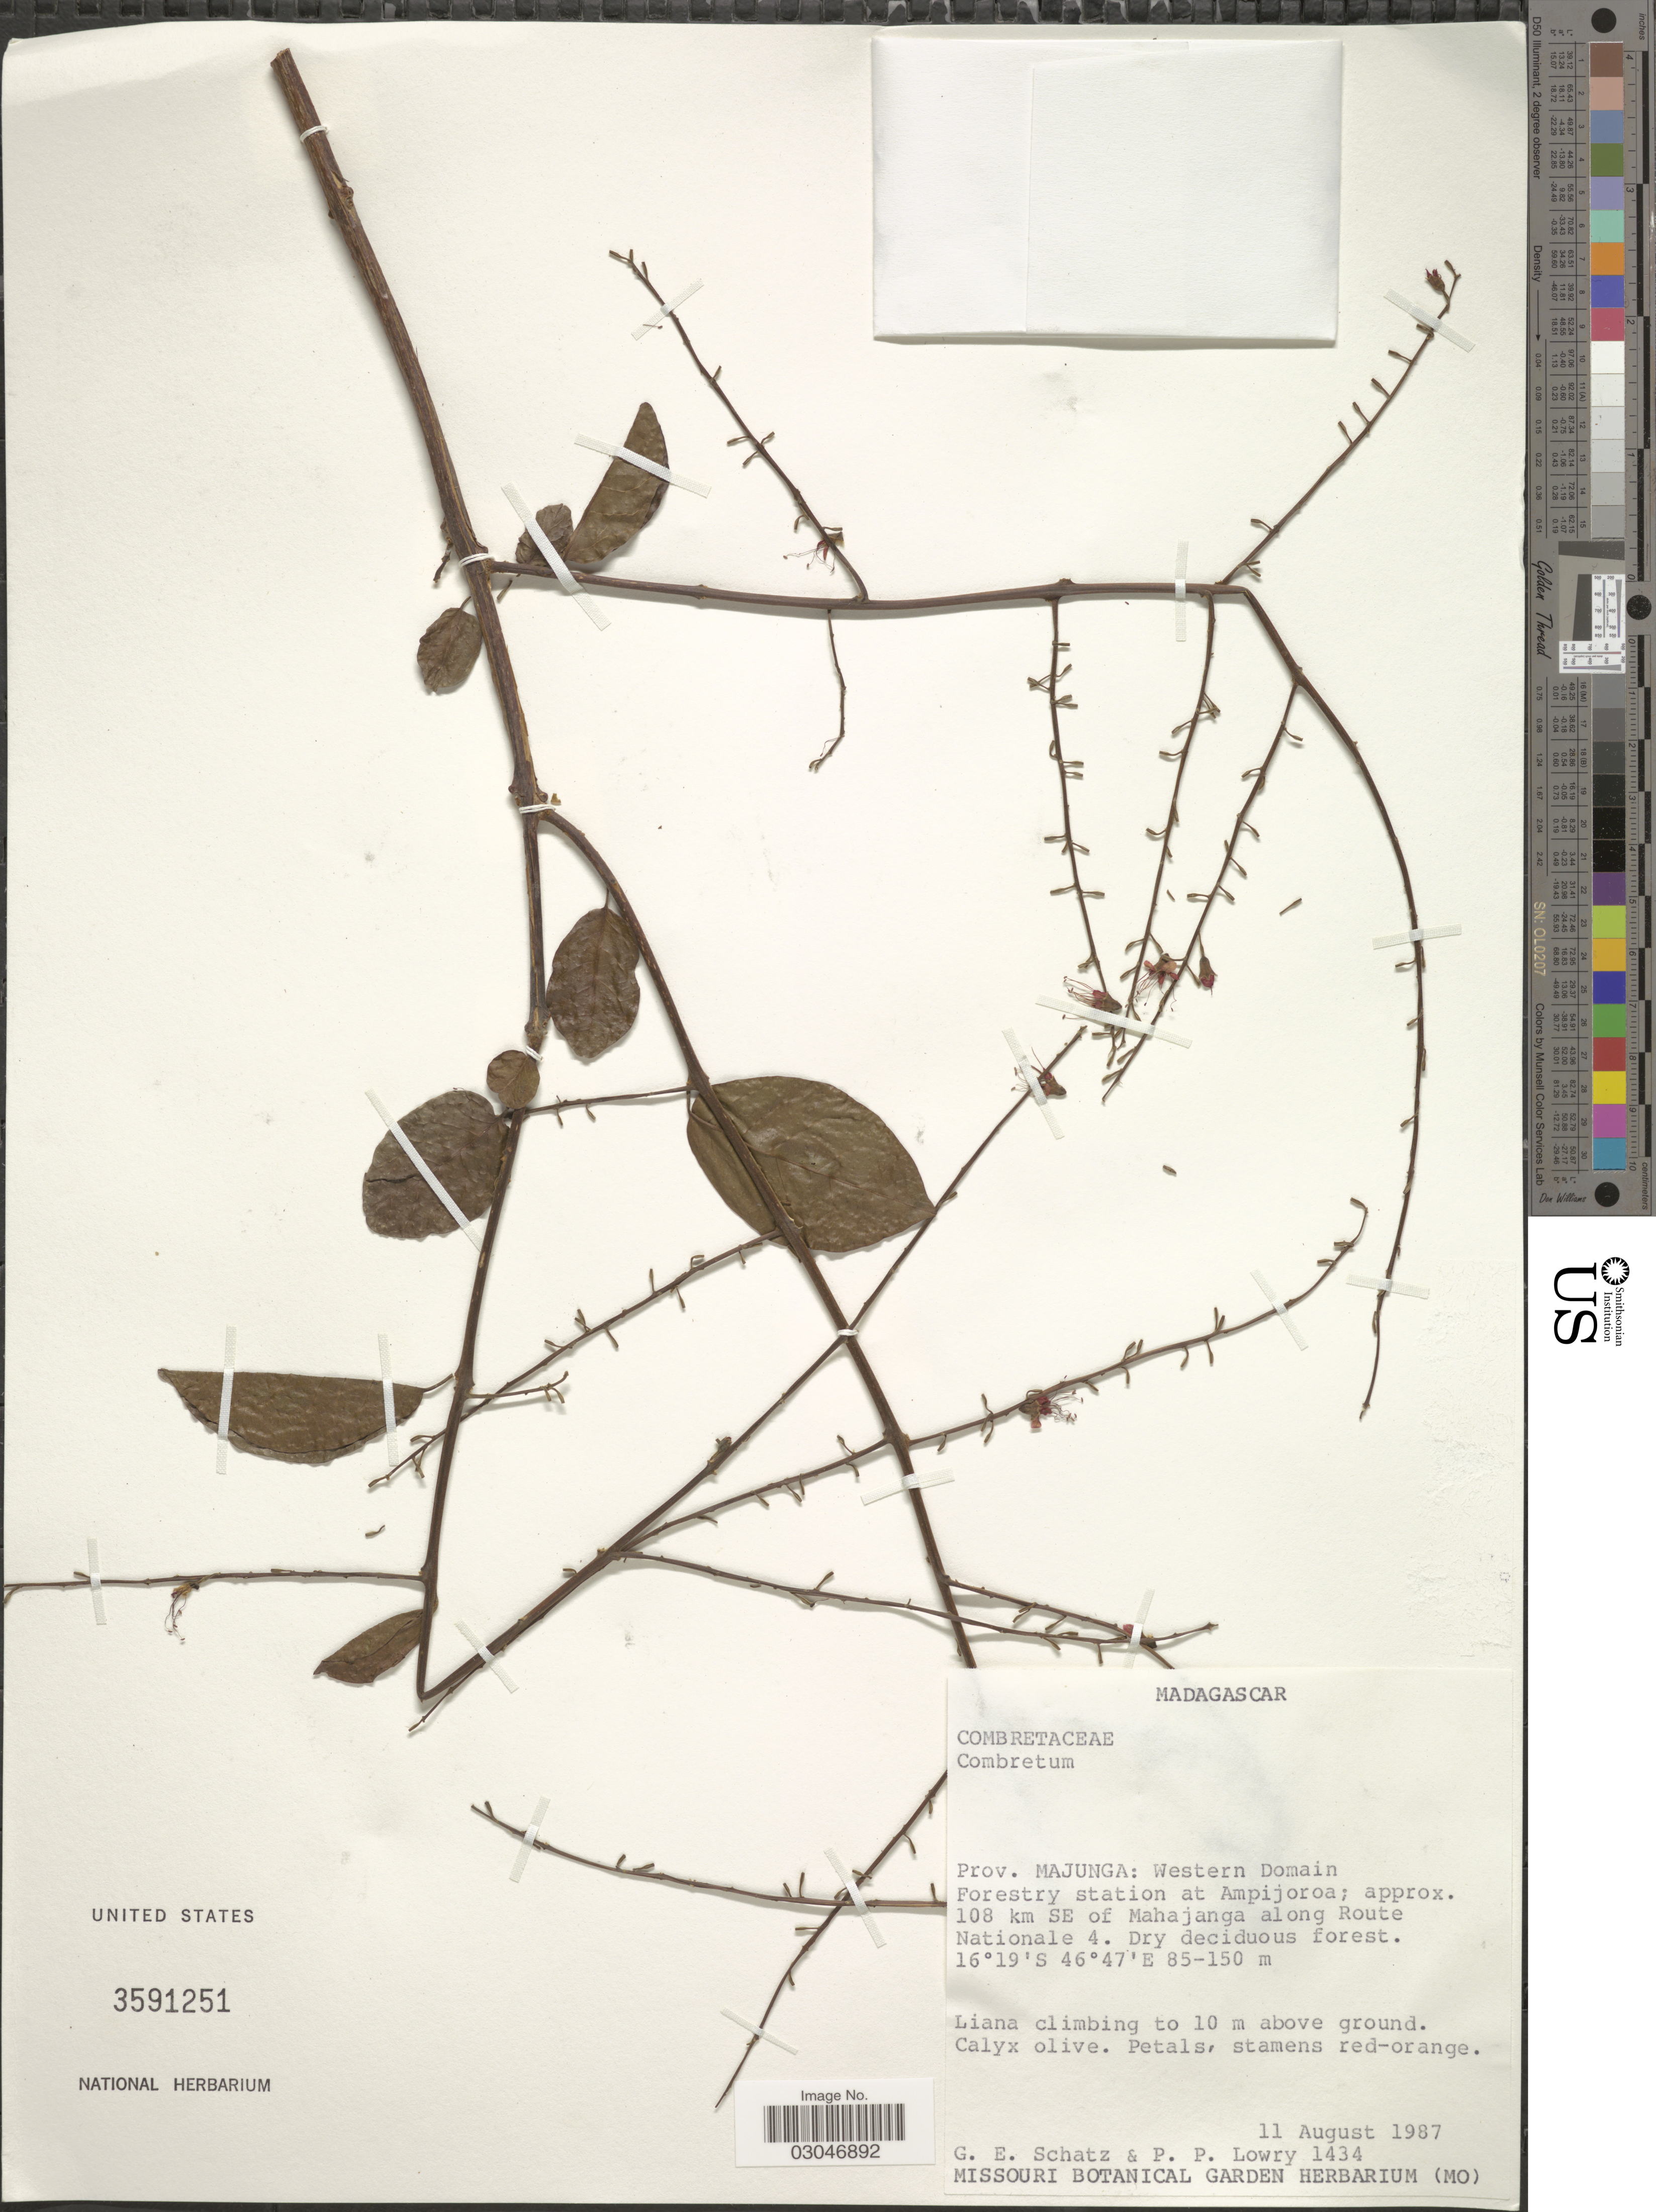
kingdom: Plantae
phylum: Tracheophyta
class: Magnoliopsida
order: Myrtales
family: Combretaceae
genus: Combretum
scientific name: Combretum sp.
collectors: G. Schatz & P. Lowry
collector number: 1434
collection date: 1987-08-11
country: Madagascar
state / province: Boeny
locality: Prov. Majunga: Western Domain Forestry station at Ampijoroa; approx. 108 km SE of Mahajanga along Route Nationale 4.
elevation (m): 85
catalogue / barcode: US 3591251